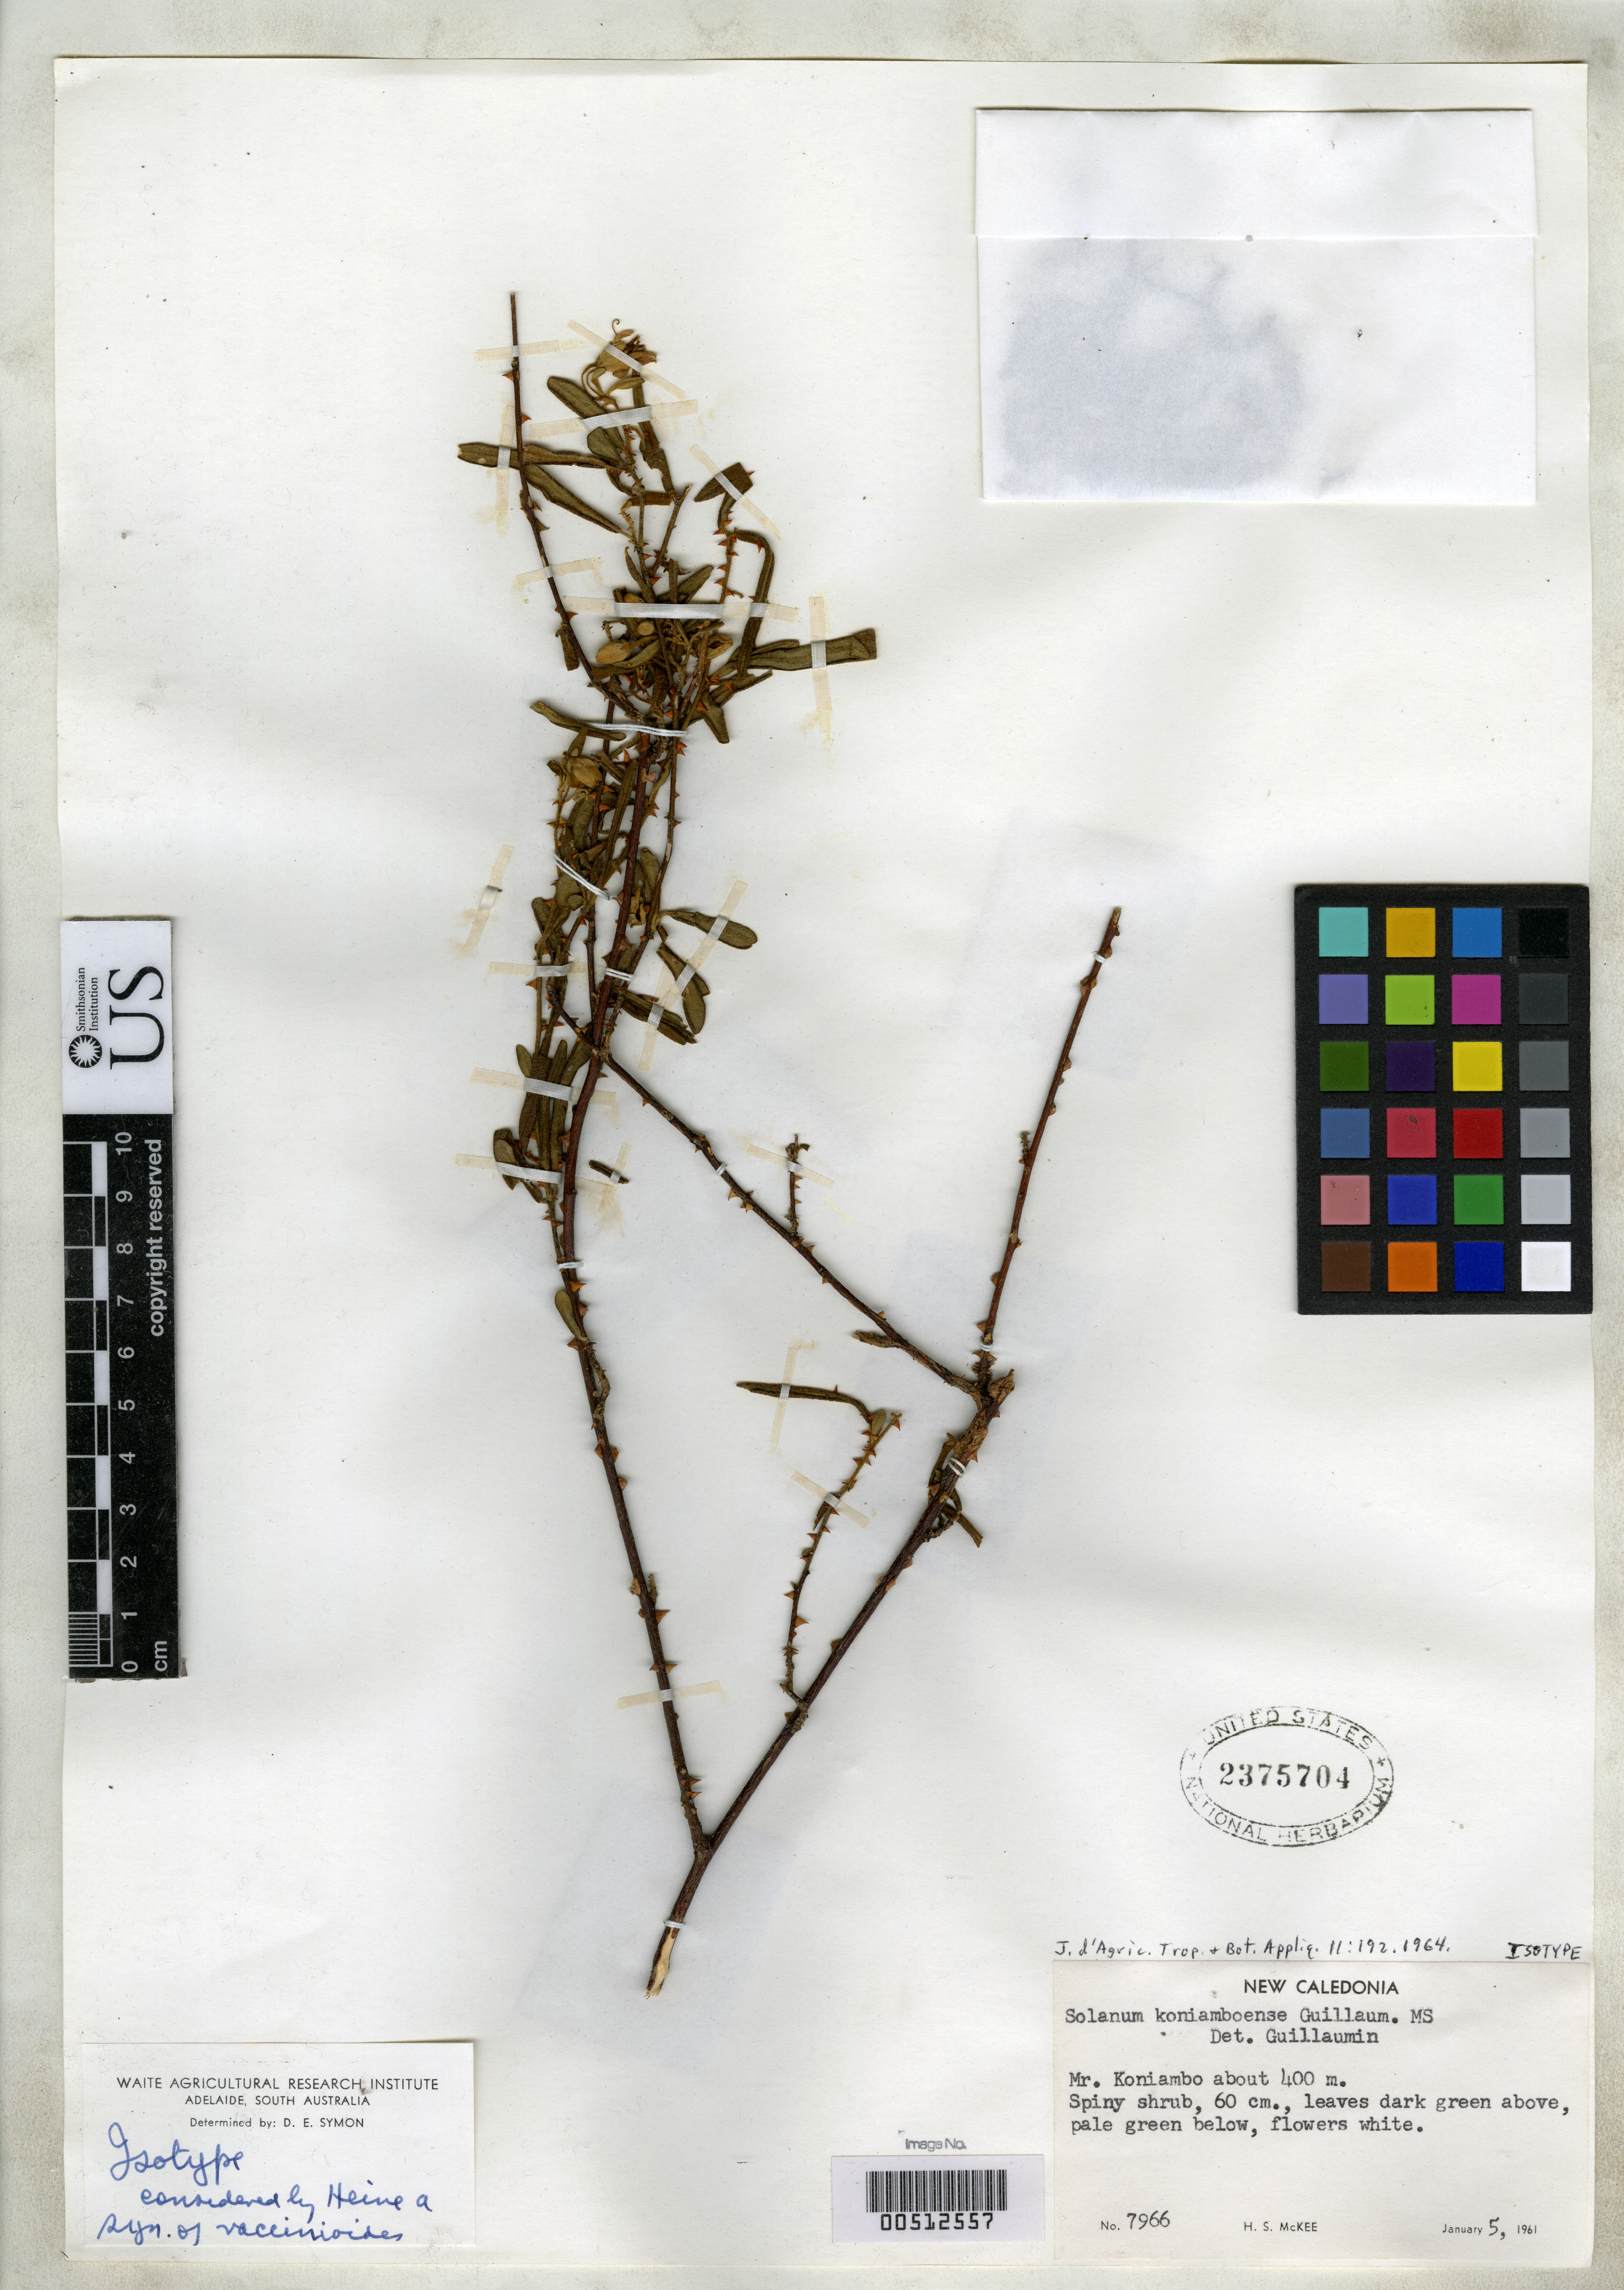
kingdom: Plantae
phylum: Tracheophyta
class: Magnoliopsida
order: Solanales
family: Solanaceae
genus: Solanum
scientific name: Solanum koniamboense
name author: Guillaumin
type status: Isotype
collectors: H. S. McKee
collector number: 7966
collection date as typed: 05 Jan 1961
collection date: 1961-01-05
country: New Caledonia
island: New Caledonia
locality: Mt. Koniambo.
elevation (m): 400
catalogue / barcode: US 2375704